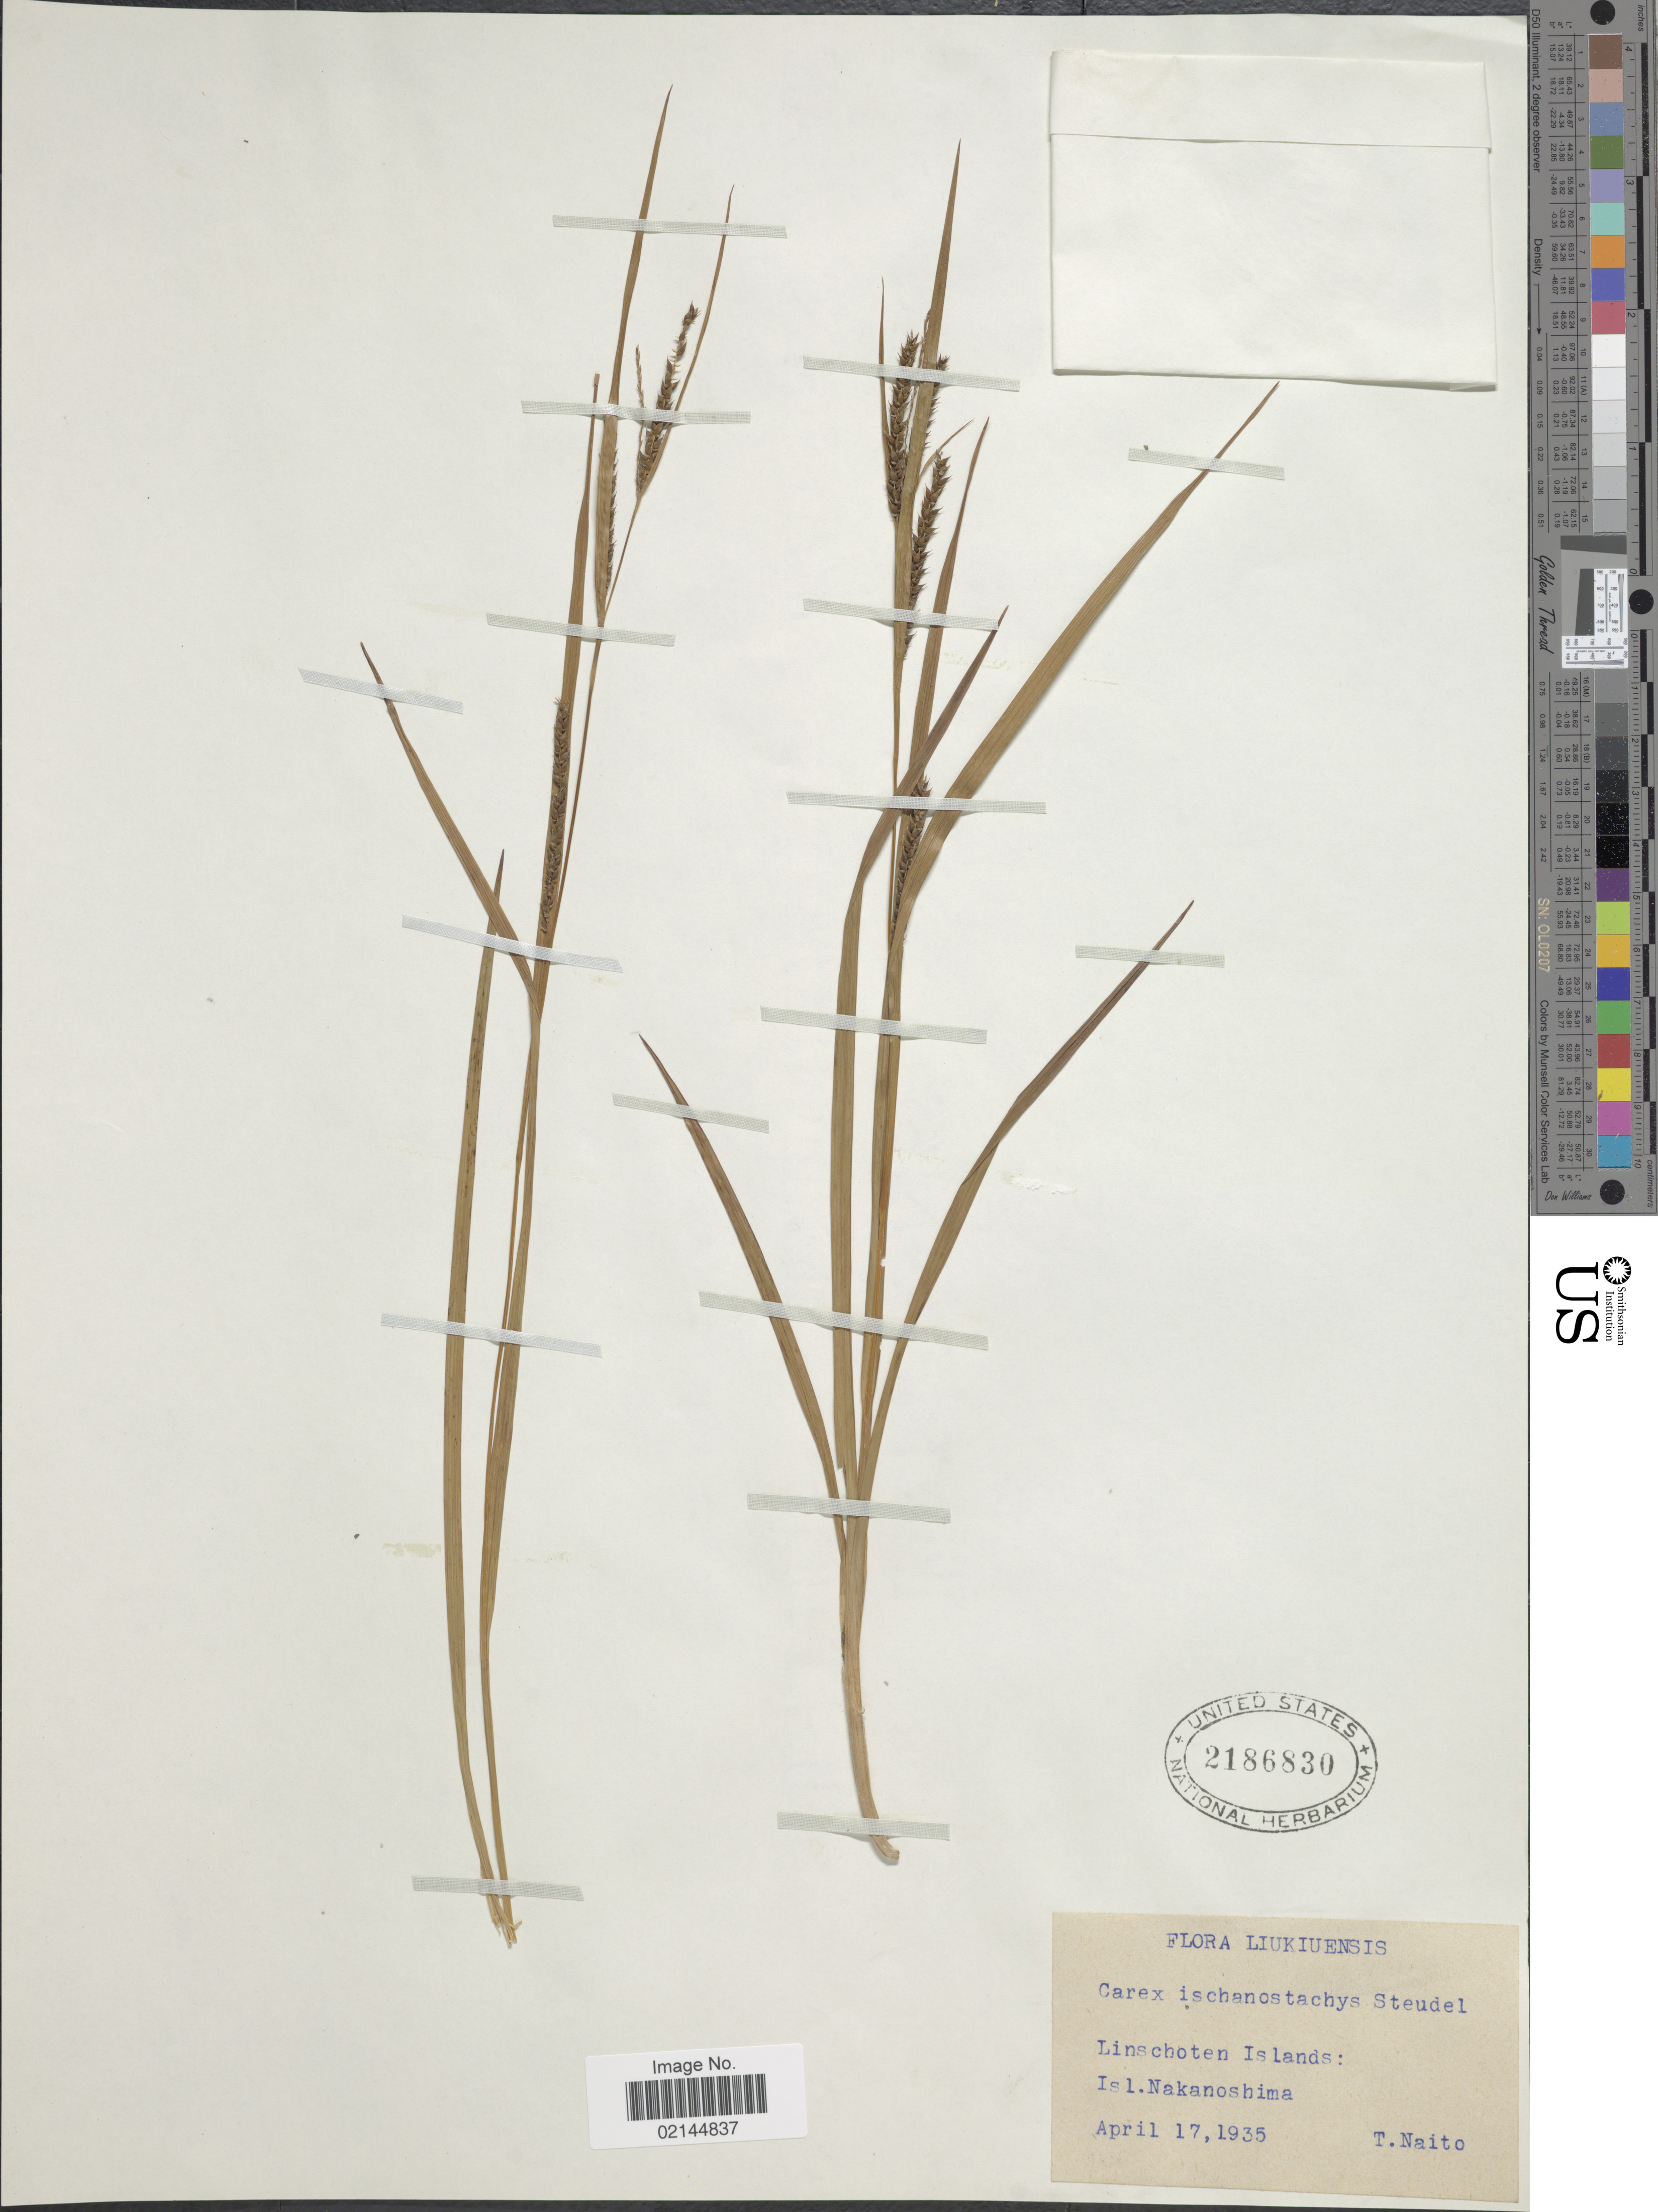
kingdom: Plantae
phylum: Tracheophyta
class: Liliopsida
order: Poales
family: Cyperaceae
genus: Carex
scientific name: Carex ischnostachya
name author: Steud.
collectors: T. Naito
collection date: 1935-04-17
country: Japan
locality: Liukiuensis. Linschoten Islands: Isl. Nakanoshima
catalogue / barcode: US 2186830